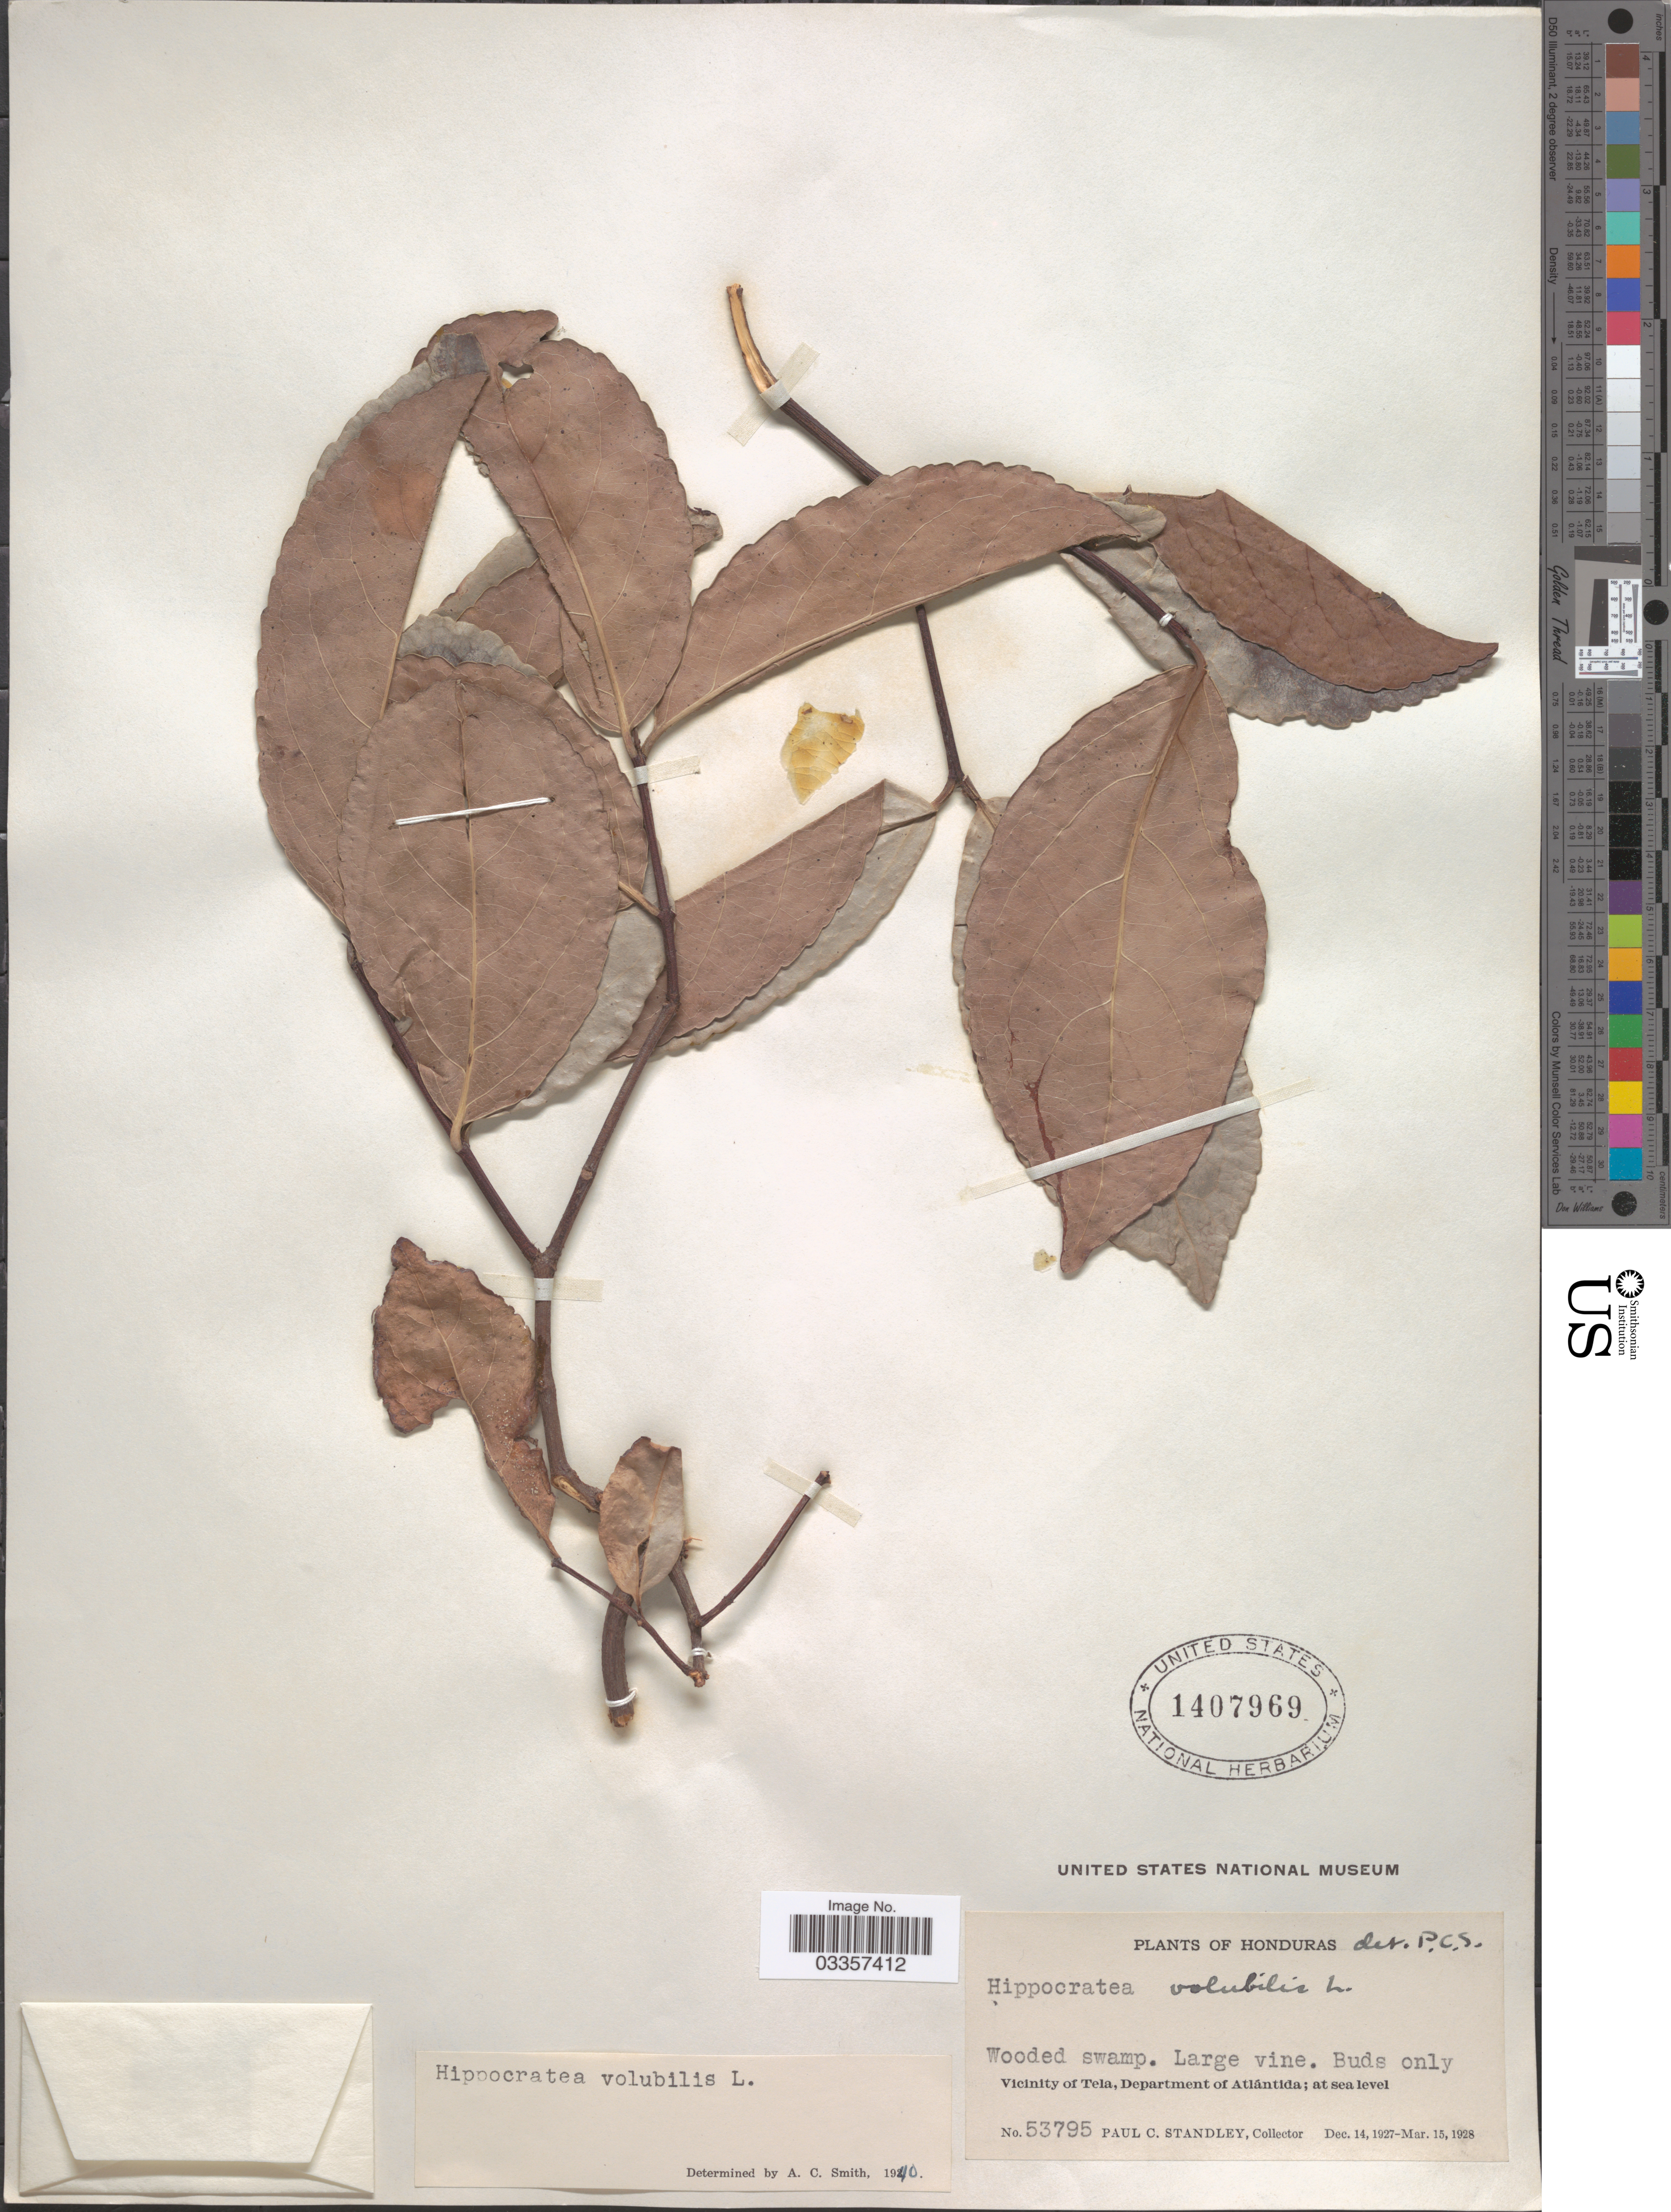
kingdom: Plantae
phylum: Tracheophyta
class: Magnoliopsida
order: Celastrales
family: Celastraceae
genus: Hippocratea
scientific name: Hippocratea volubilis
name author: L.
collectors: P. C. Standley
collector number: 53795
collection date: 1927-12-14/1928-03-15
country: Honduras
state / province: Atlántida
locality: Vicinity of Tela, Department of Atlántida.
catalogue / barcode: US 1407969